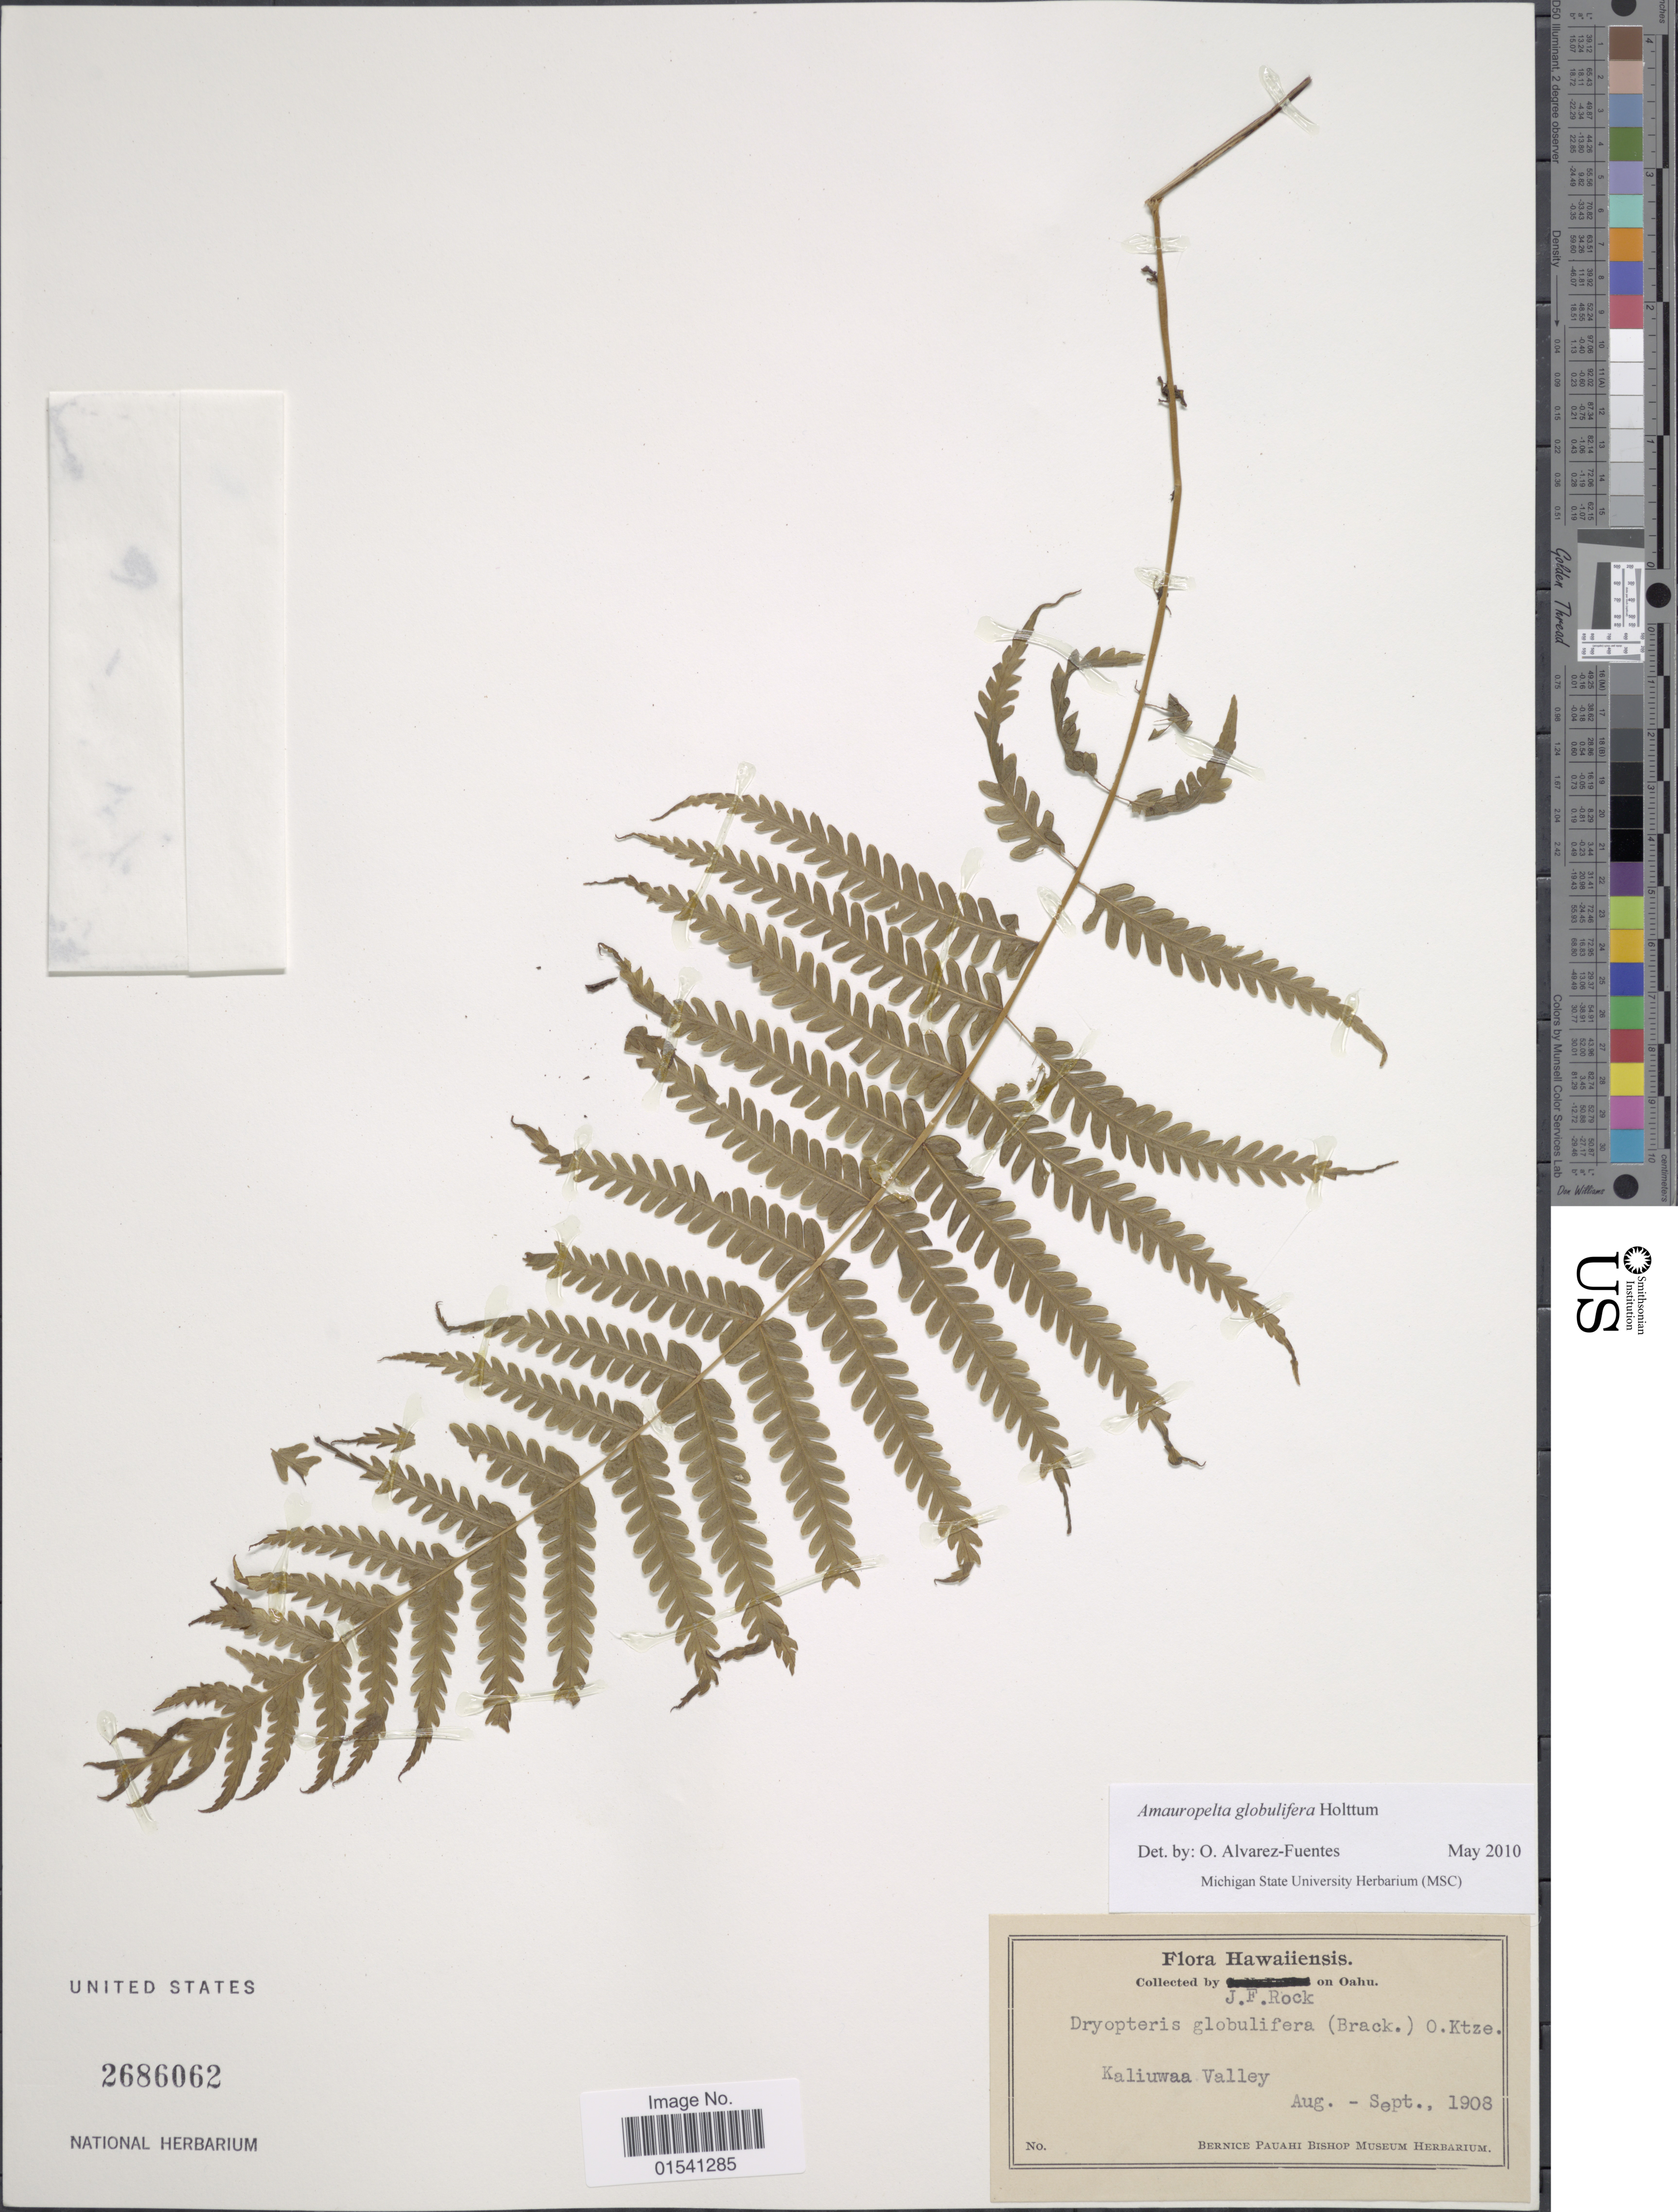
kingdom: Plantae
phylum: Tracheophyta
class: Polypodiopsida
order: Polypodiales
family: Thelypteridaceae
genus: Amauropelta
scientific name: Amauropelta globulifera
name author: (Brack.) Holttum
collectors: J. Rock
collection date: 1908-08/1908-09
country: United States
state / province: Hawaii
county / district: Honolulu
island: Oahu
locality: Kaliuwaa Valley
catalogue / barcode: US 2686062